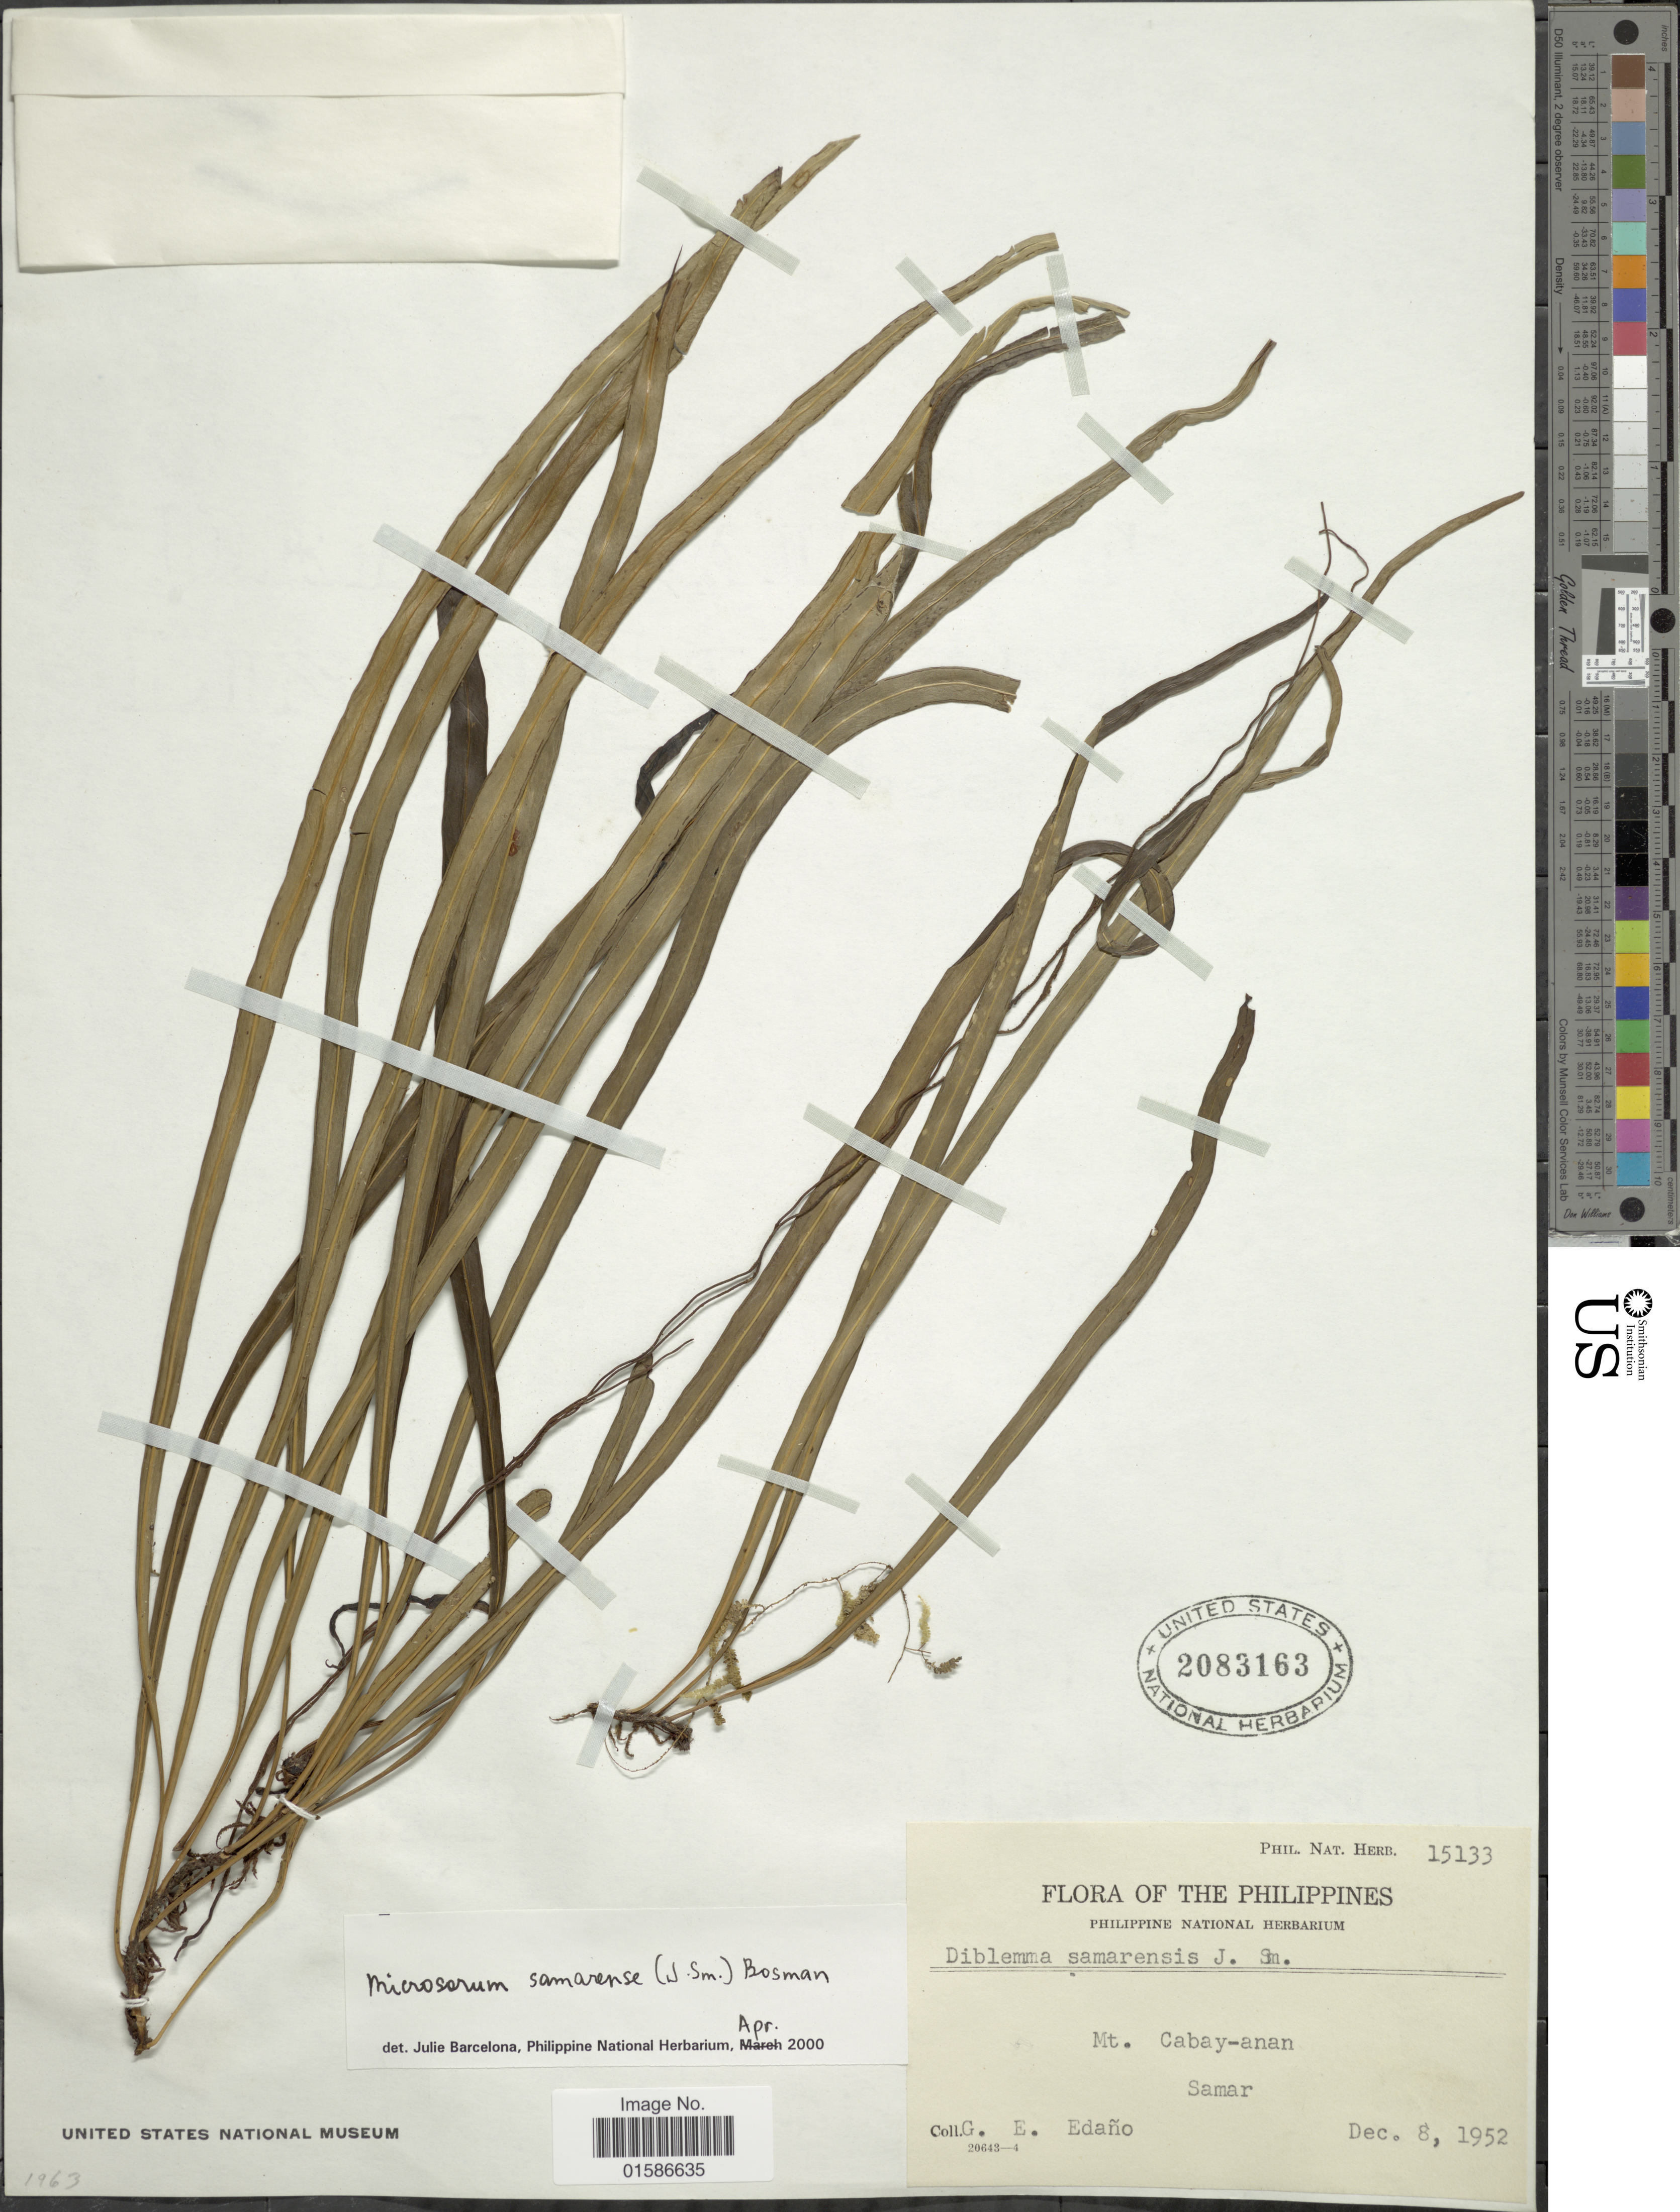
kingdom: Plantae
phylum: Tracheophyta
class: Polypodiopsida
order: Polypodiales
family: Polypodiaceae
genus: Microsorum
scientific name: Microsorum samarense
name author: (J. Sm.) Bosman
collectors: G. Edaño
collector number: Phil. Nat. Herb 15133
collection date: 1952-12-08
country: Philippines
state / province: Eastern Visayas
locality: Mt. Cabay-anan, Samar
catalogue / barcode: US 2083163